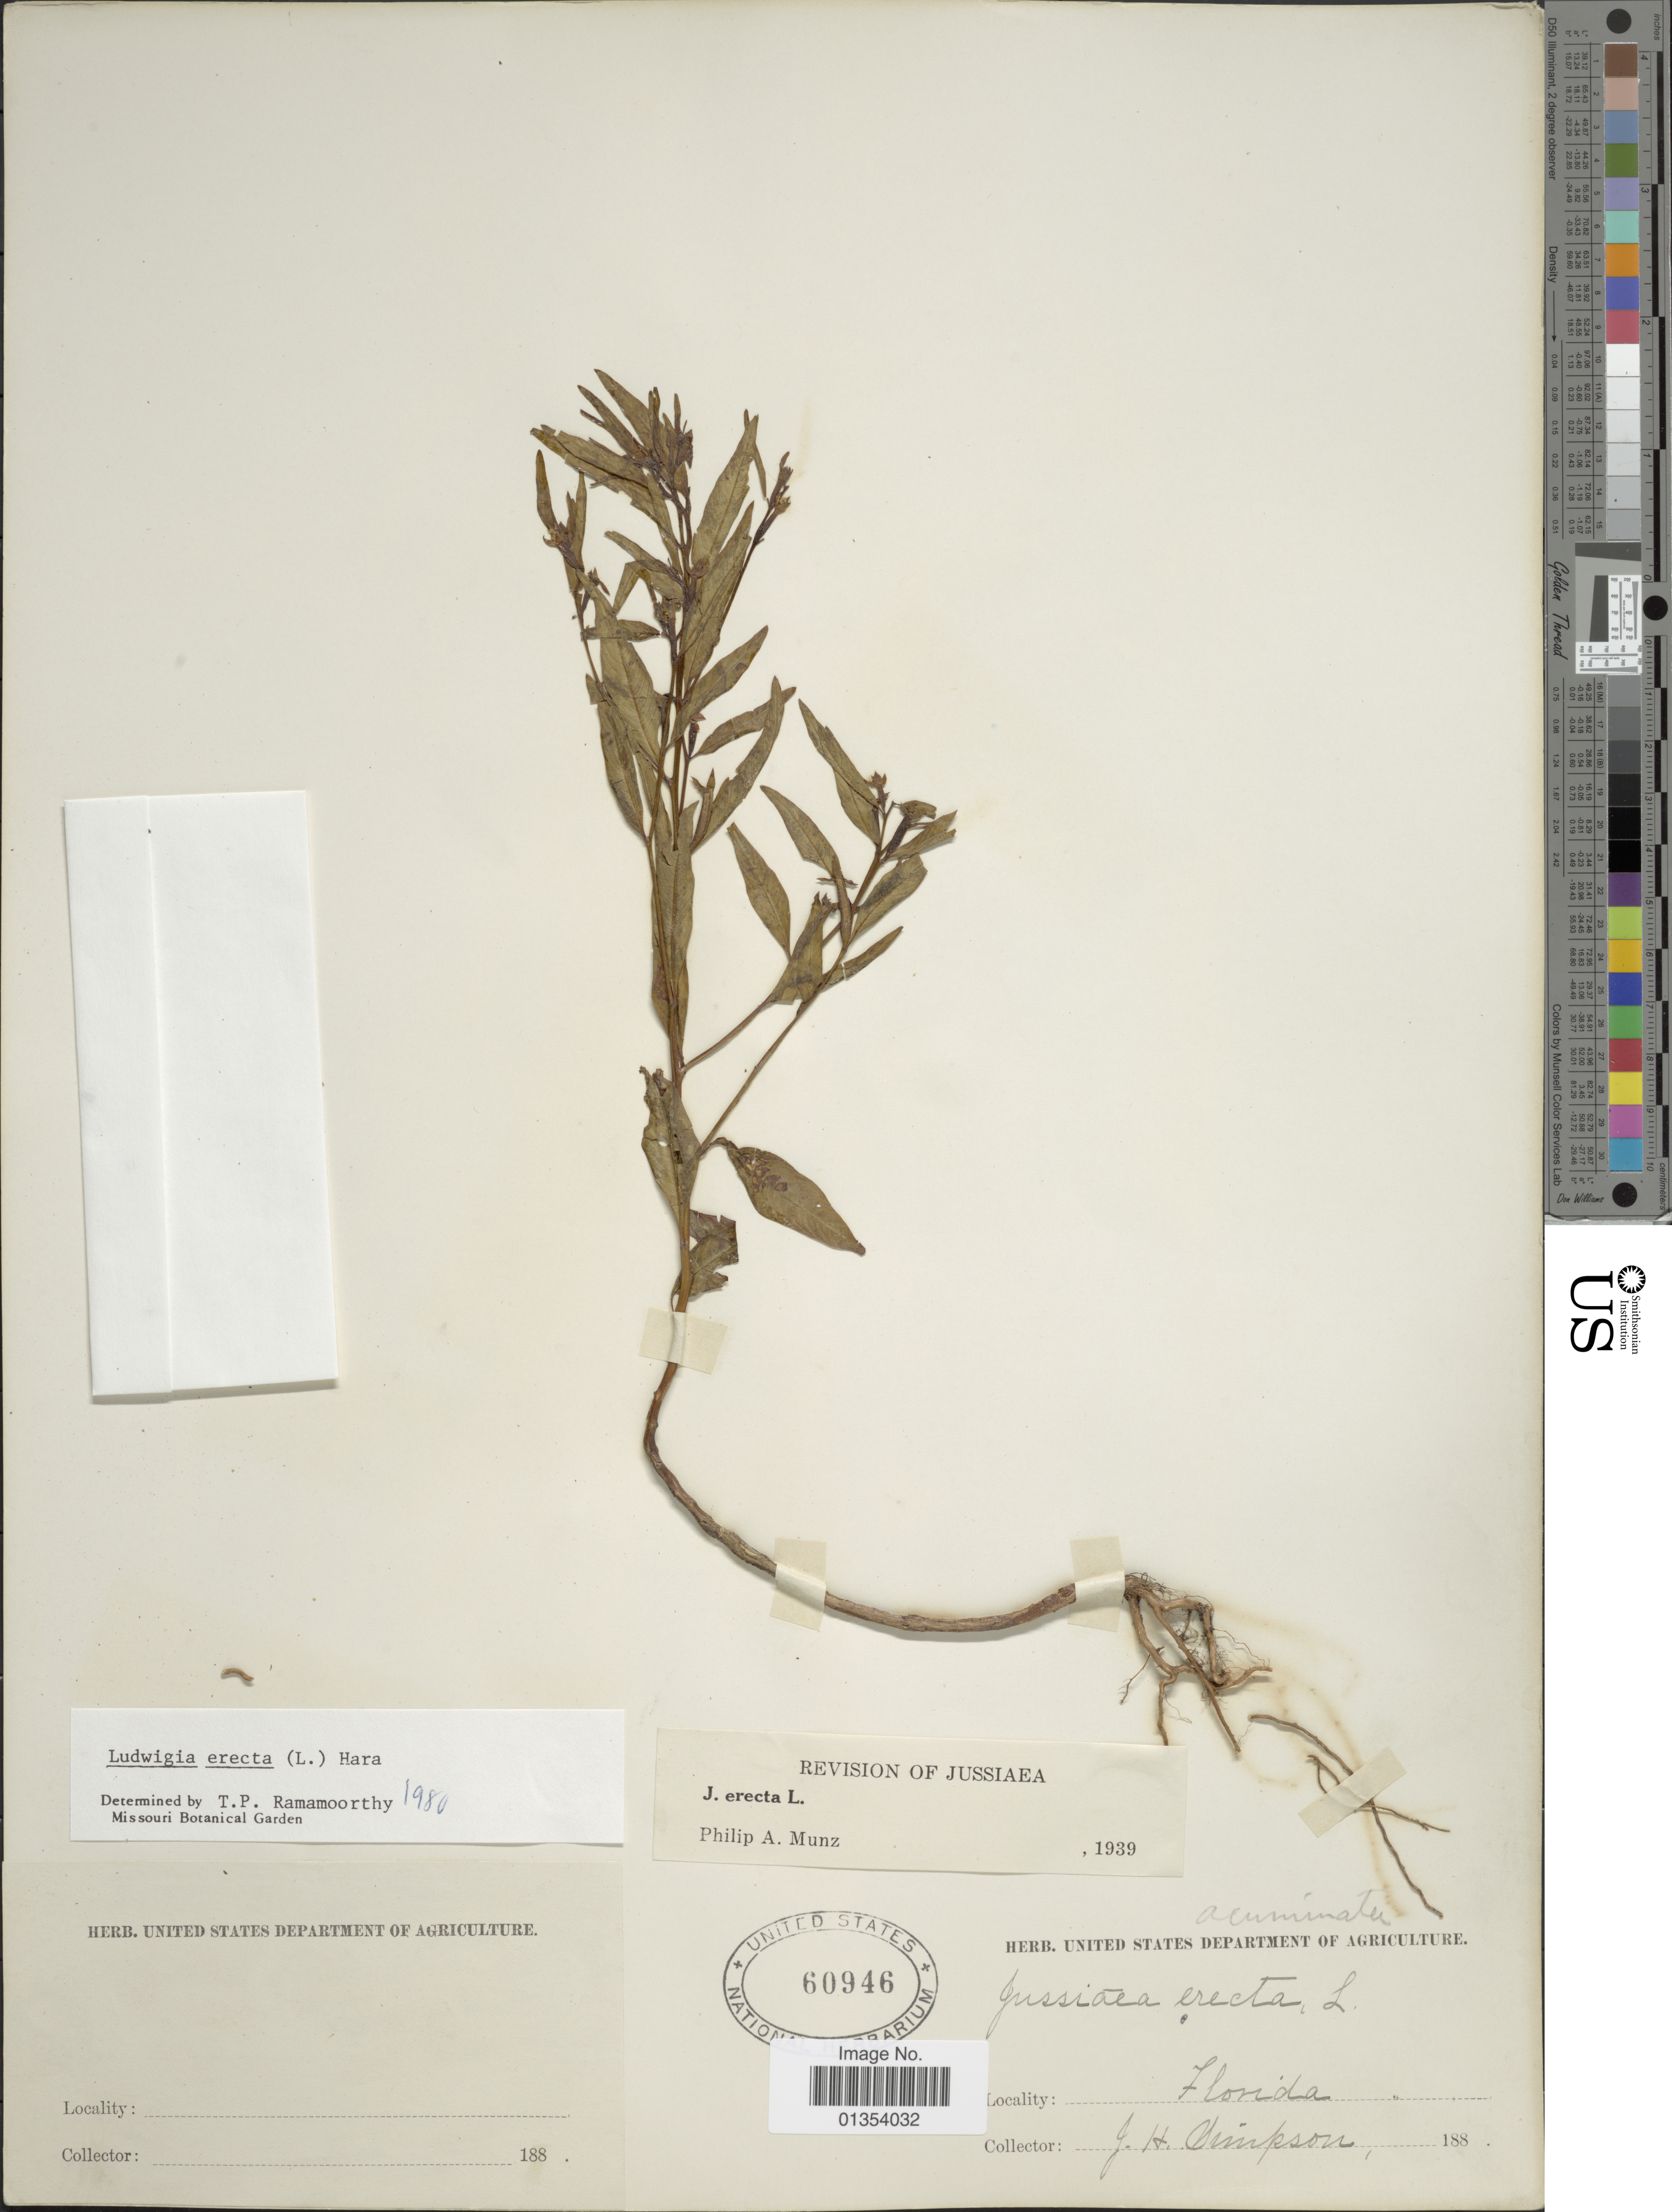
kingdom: Plantae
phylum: Tracheophyta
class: Magnoliopsida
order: Myrtales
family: Onagraceae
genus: Ludwigia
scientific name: Ludwigia erecta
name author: (L.) H. Hara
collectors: J. H. Simpson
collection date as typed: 188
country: United States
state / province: Florida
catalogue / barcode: US 60946